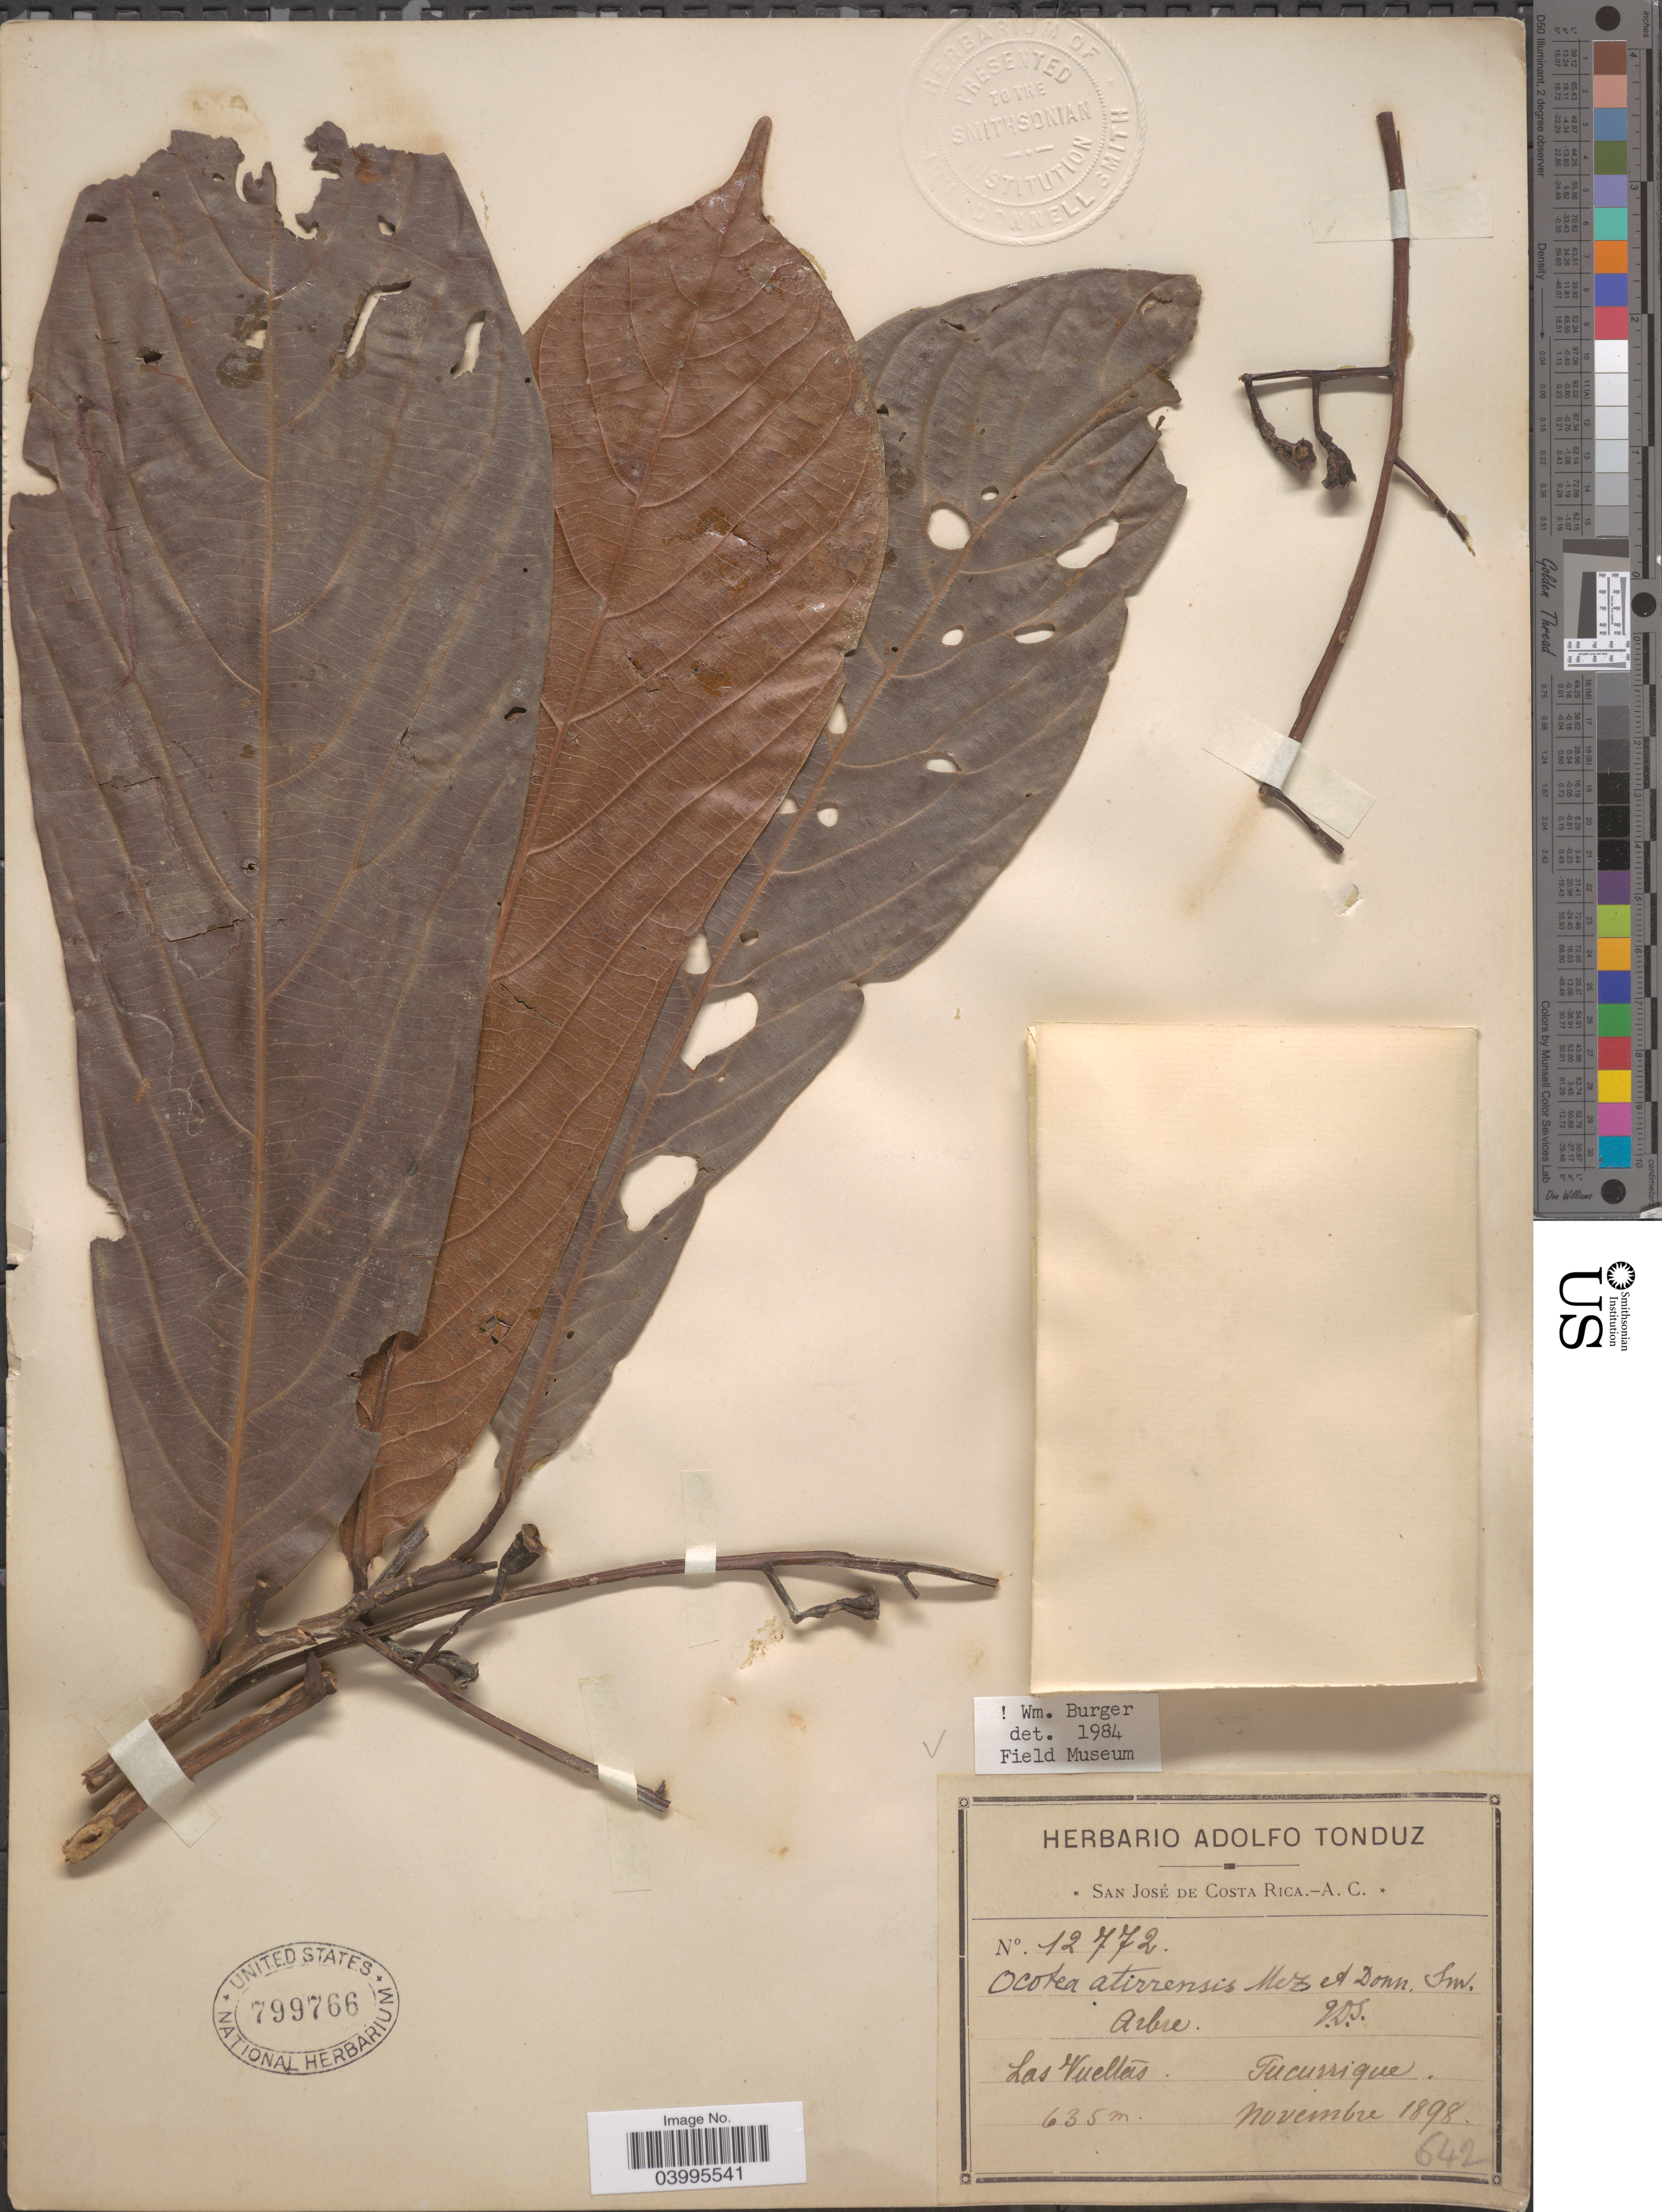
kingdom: Plantae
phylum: Tracheophyta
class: Magnoliopsida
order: Laurales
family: Lauraceae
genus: Ocotea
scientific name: Ocotea atirrensis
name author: Mez & Donn. Sm.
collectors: ex Herb. Adolfo Tonduz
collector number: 12772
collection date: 1898-11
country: Costa Rica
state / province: San José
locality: Las Vueltas. Tucurrique.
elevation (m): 635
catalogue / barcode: US 799766